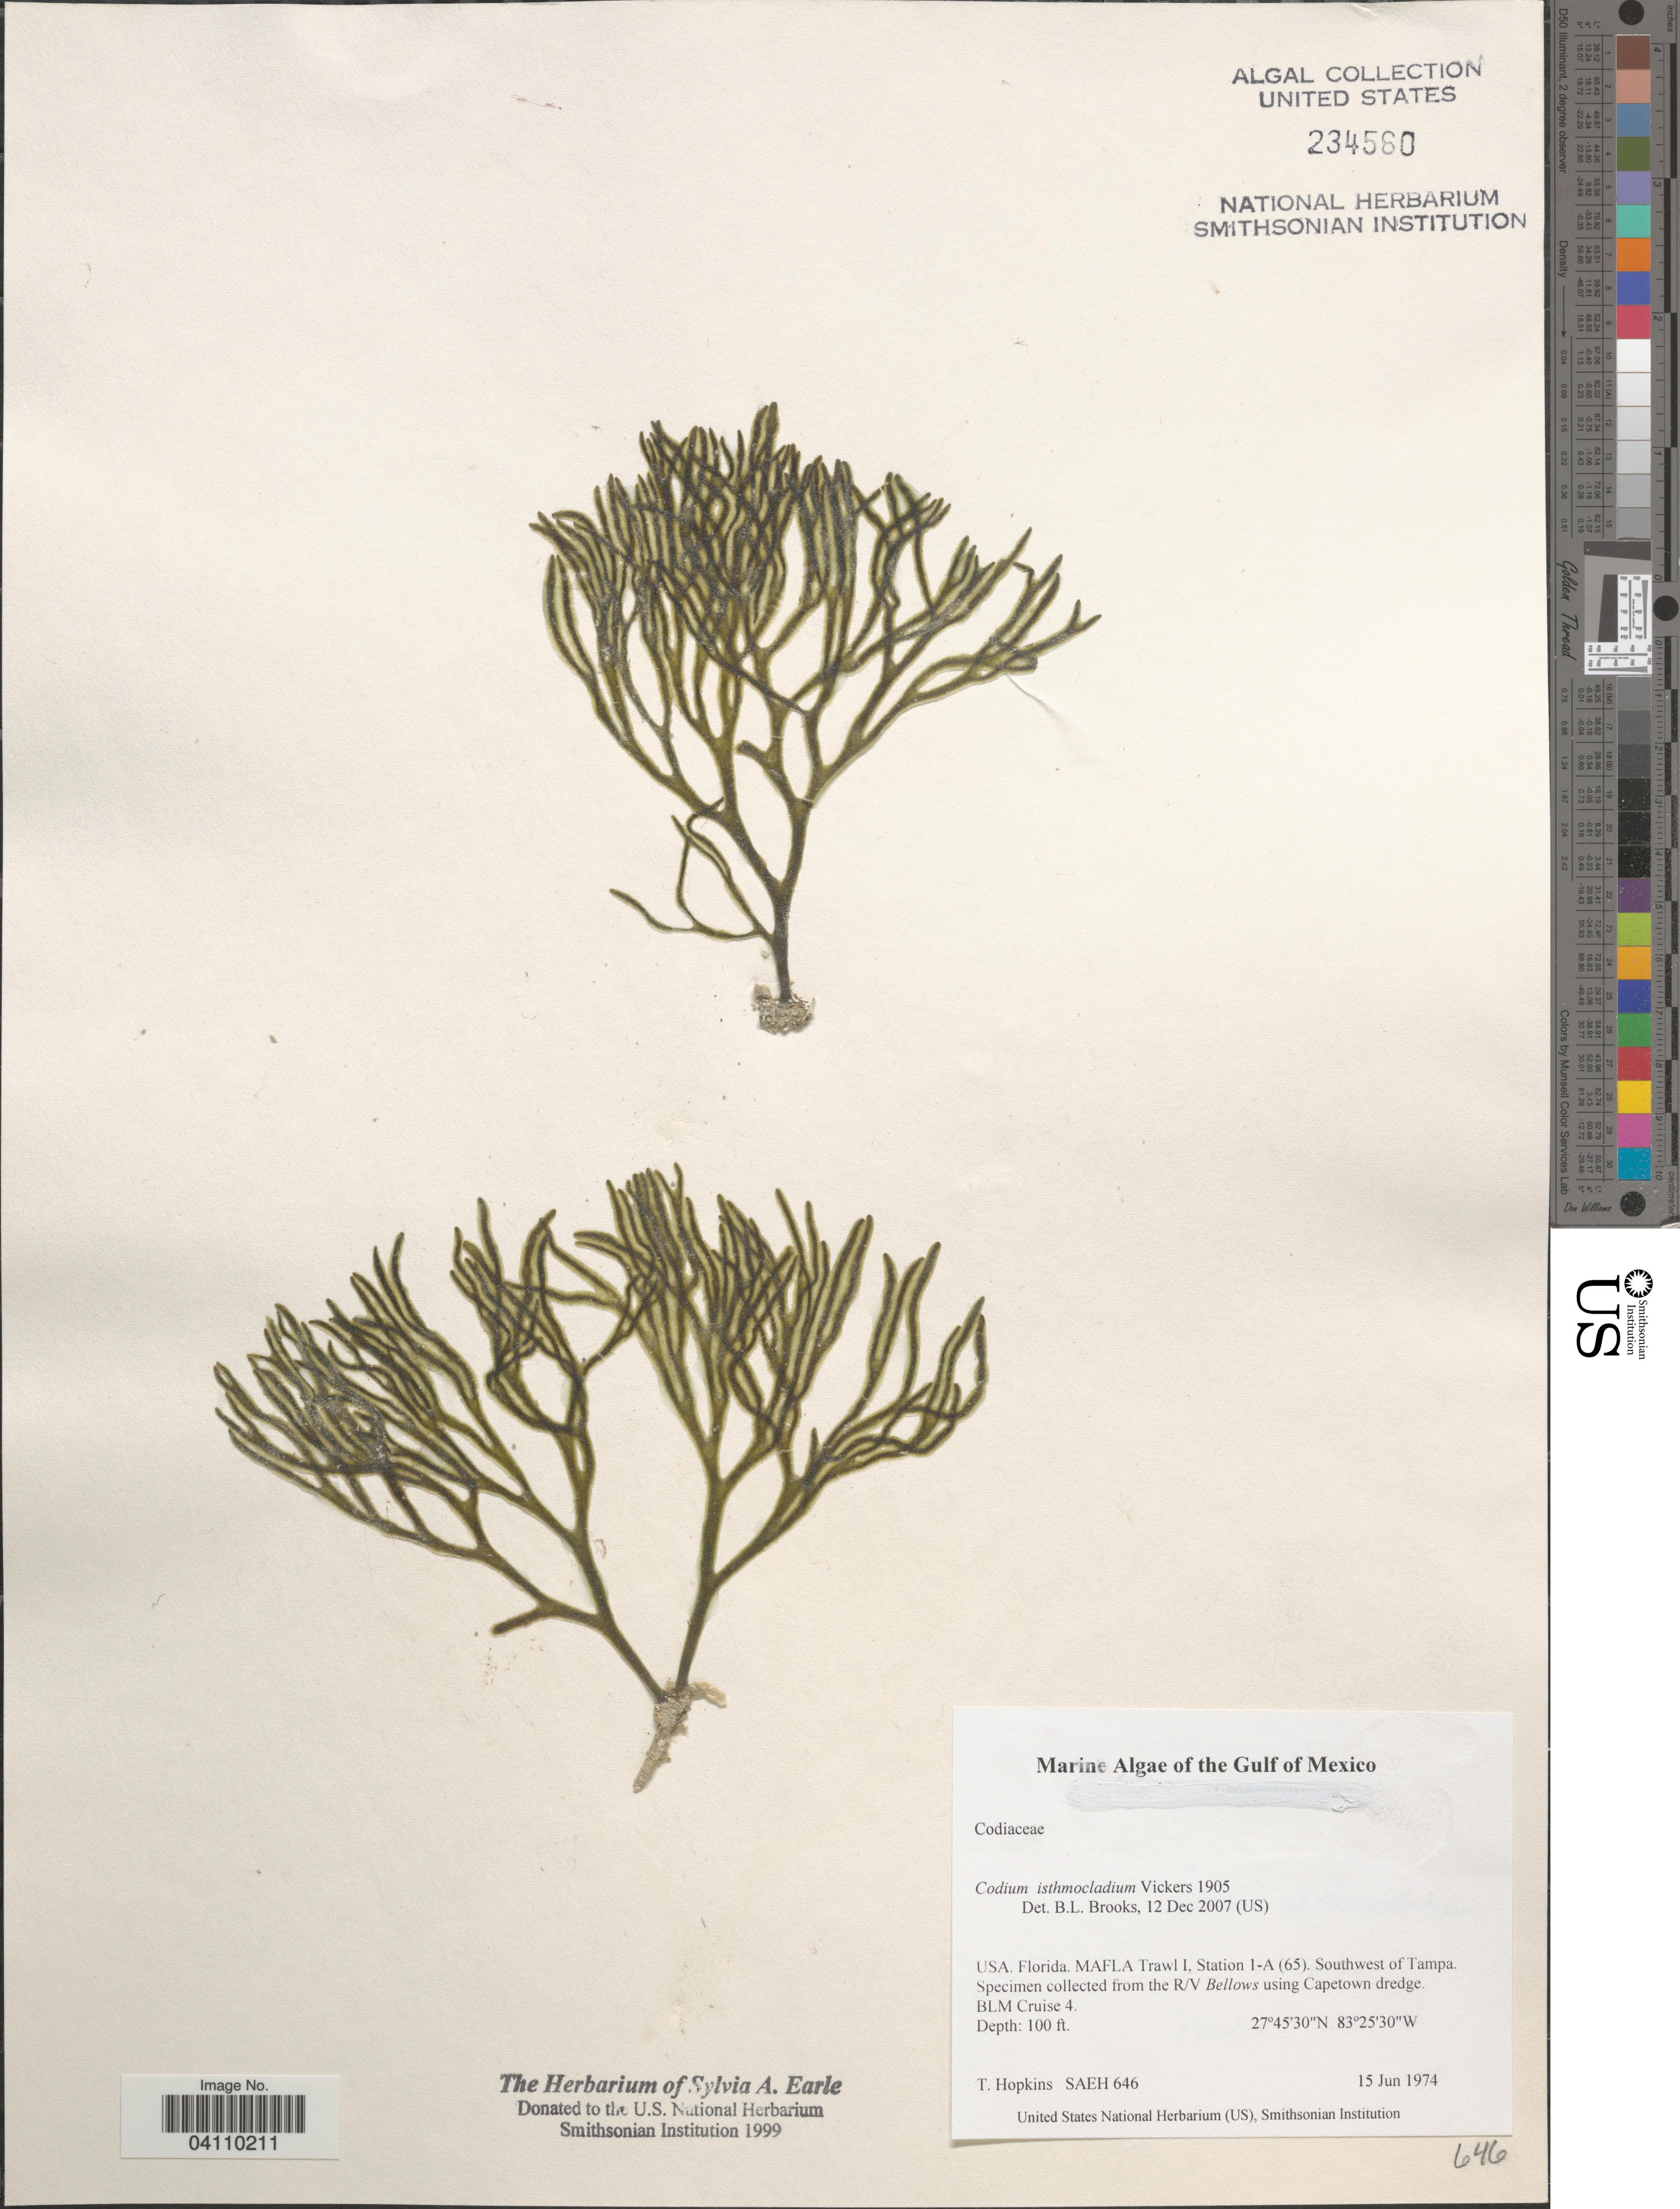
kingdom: Plantae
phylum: Chlorophyta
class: Ulvophyceae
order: Bryopsidales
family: Codiaceae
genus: Codium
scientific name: Codium isthmocladum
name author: Vickers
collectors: T. Hopkins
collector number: SAEH646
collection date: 1974-06-15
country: United States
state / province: Florida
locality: The Gulf of Mexico. MAFLA Trawl I, Station 1-A (65). Southwest of Tampa. The R/V Bellows using Capetown dredge. BLM Cruise 4.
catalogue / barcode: US 234560